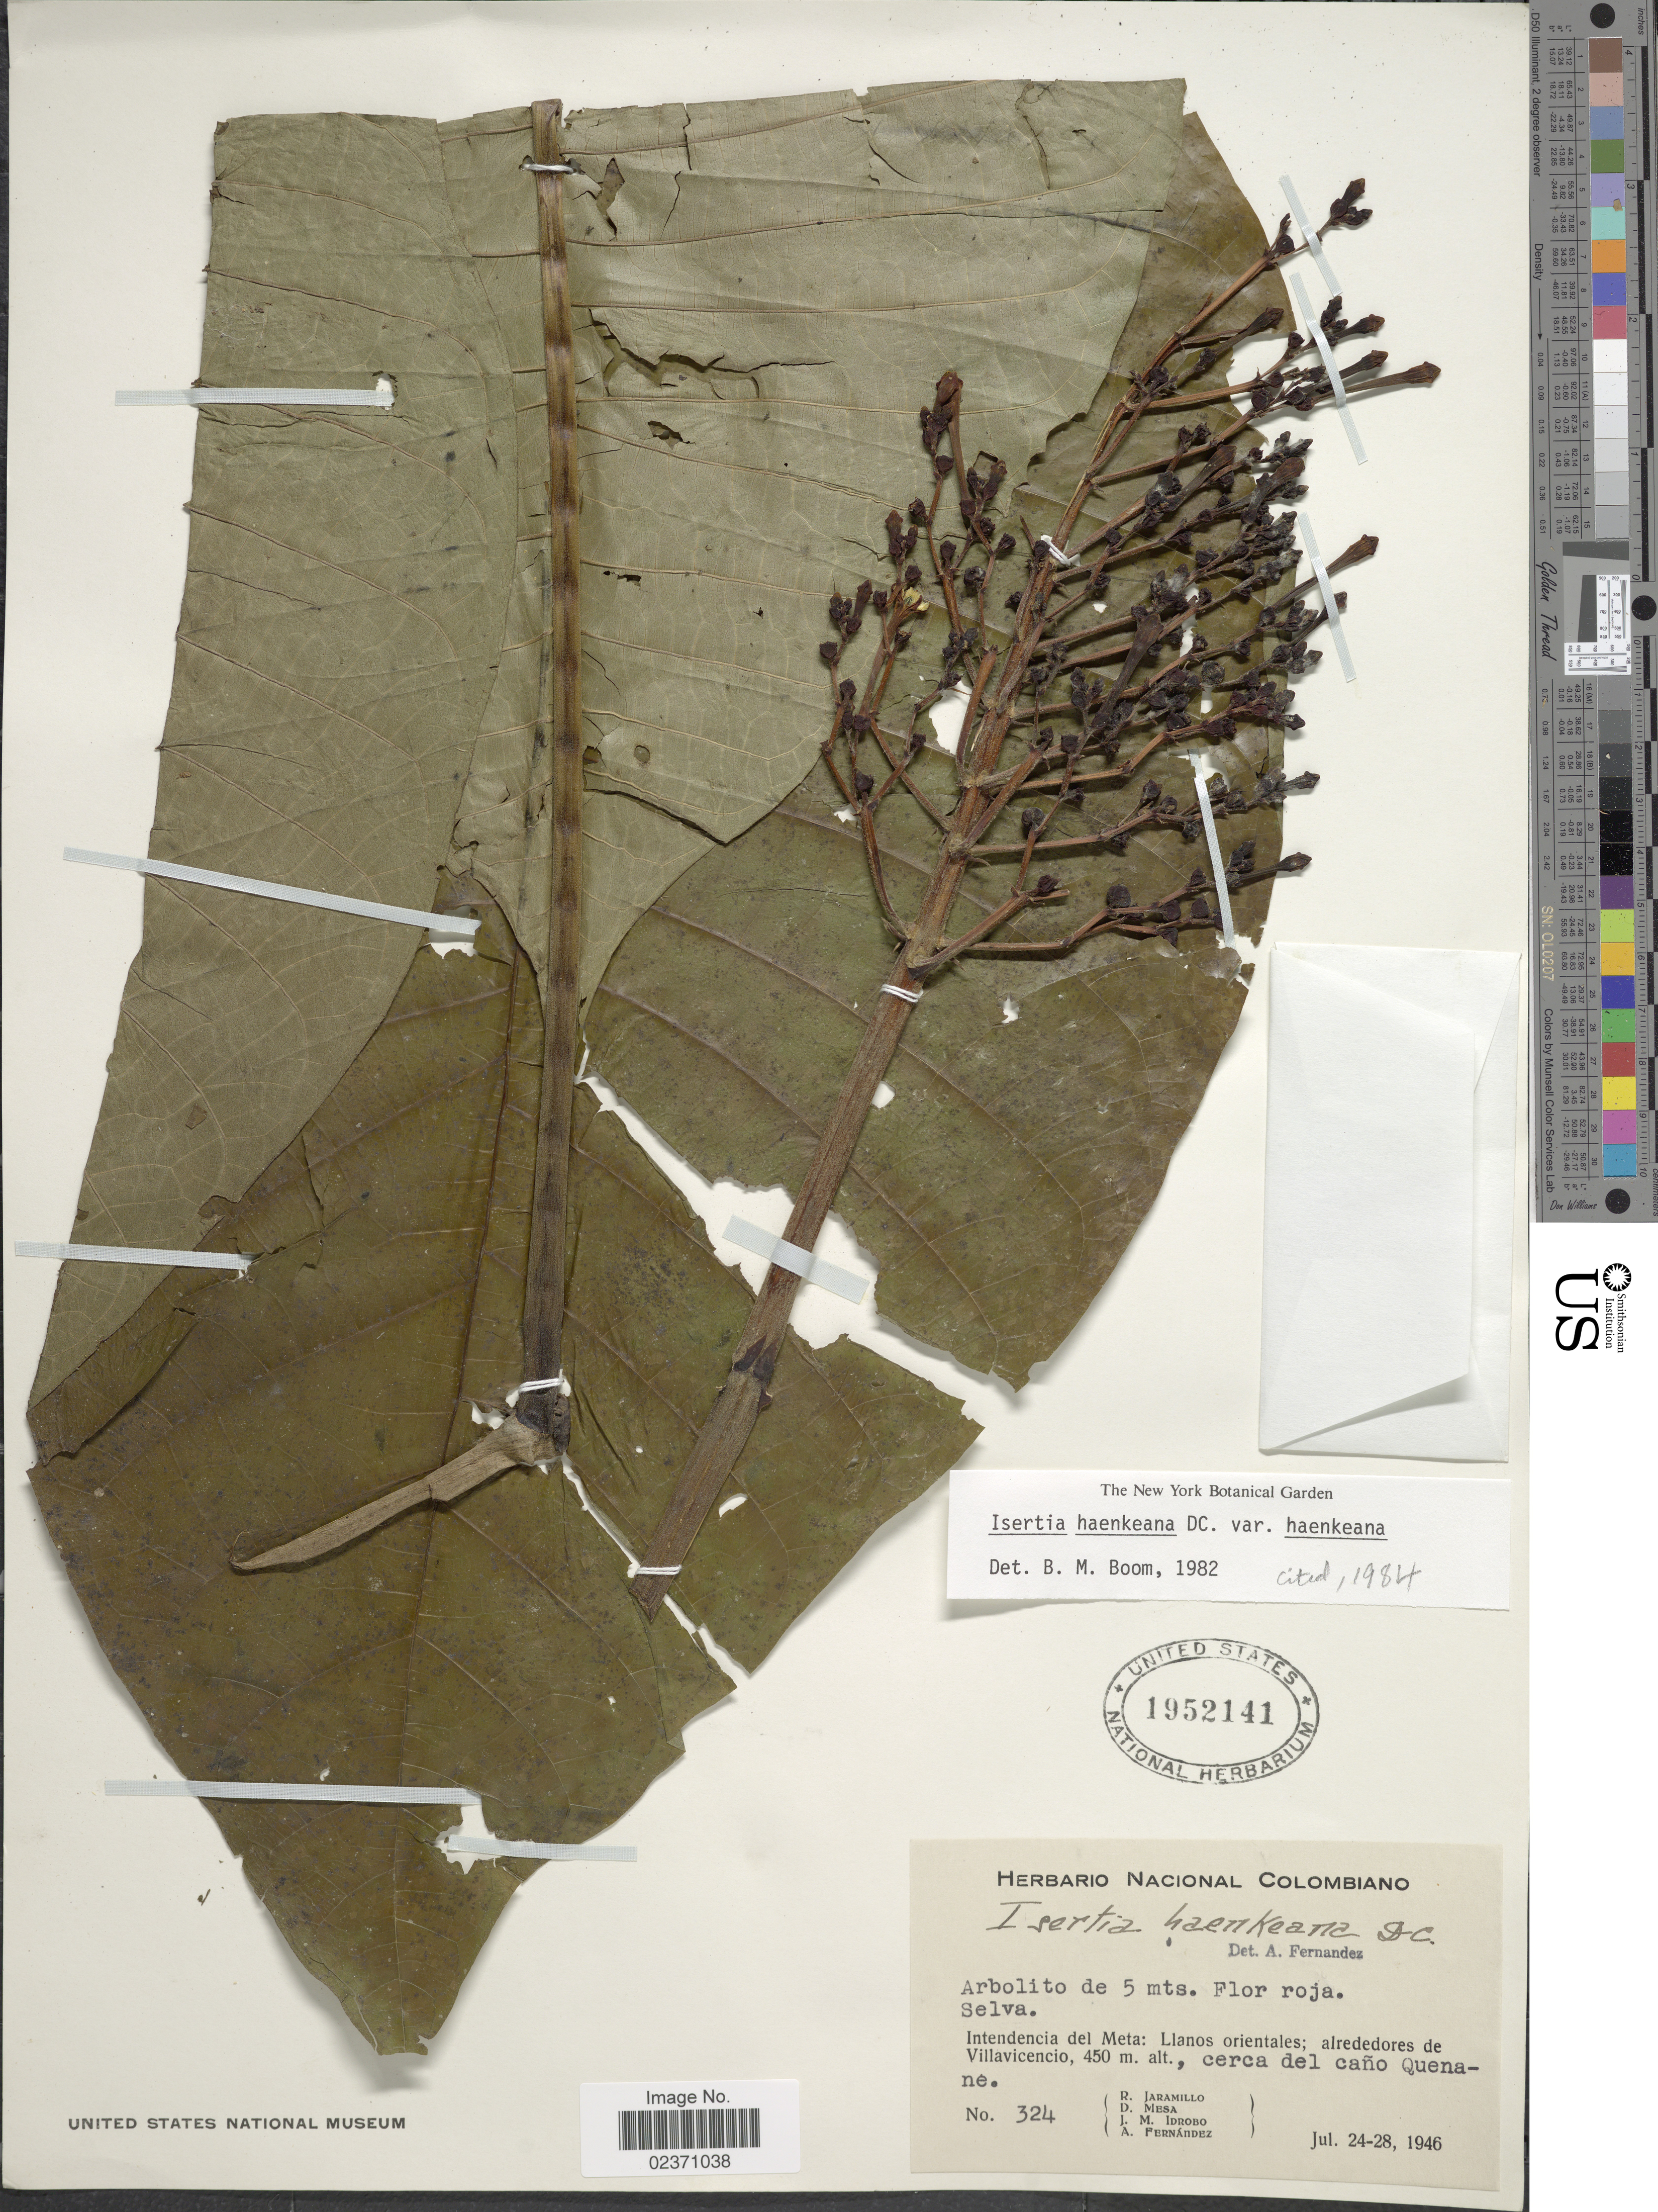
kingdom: Plantae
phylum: Tracheophyta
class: Magnoliopsida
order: Gentianales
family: Rubiaceae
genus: Isertia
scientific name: Isertia haenkeana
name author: DC.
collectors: R. Jaramillo M., D. Mesa, J. M. Idrobo & A. Fernández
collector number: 324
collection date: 1946-07-24/1946-07-28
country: Colombia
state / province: Meta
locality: Intendencia del Meta: Llanos orientales; alrededores de Villavicencio, cerca del cano Quenane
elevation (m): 450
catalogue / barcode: US 1952141